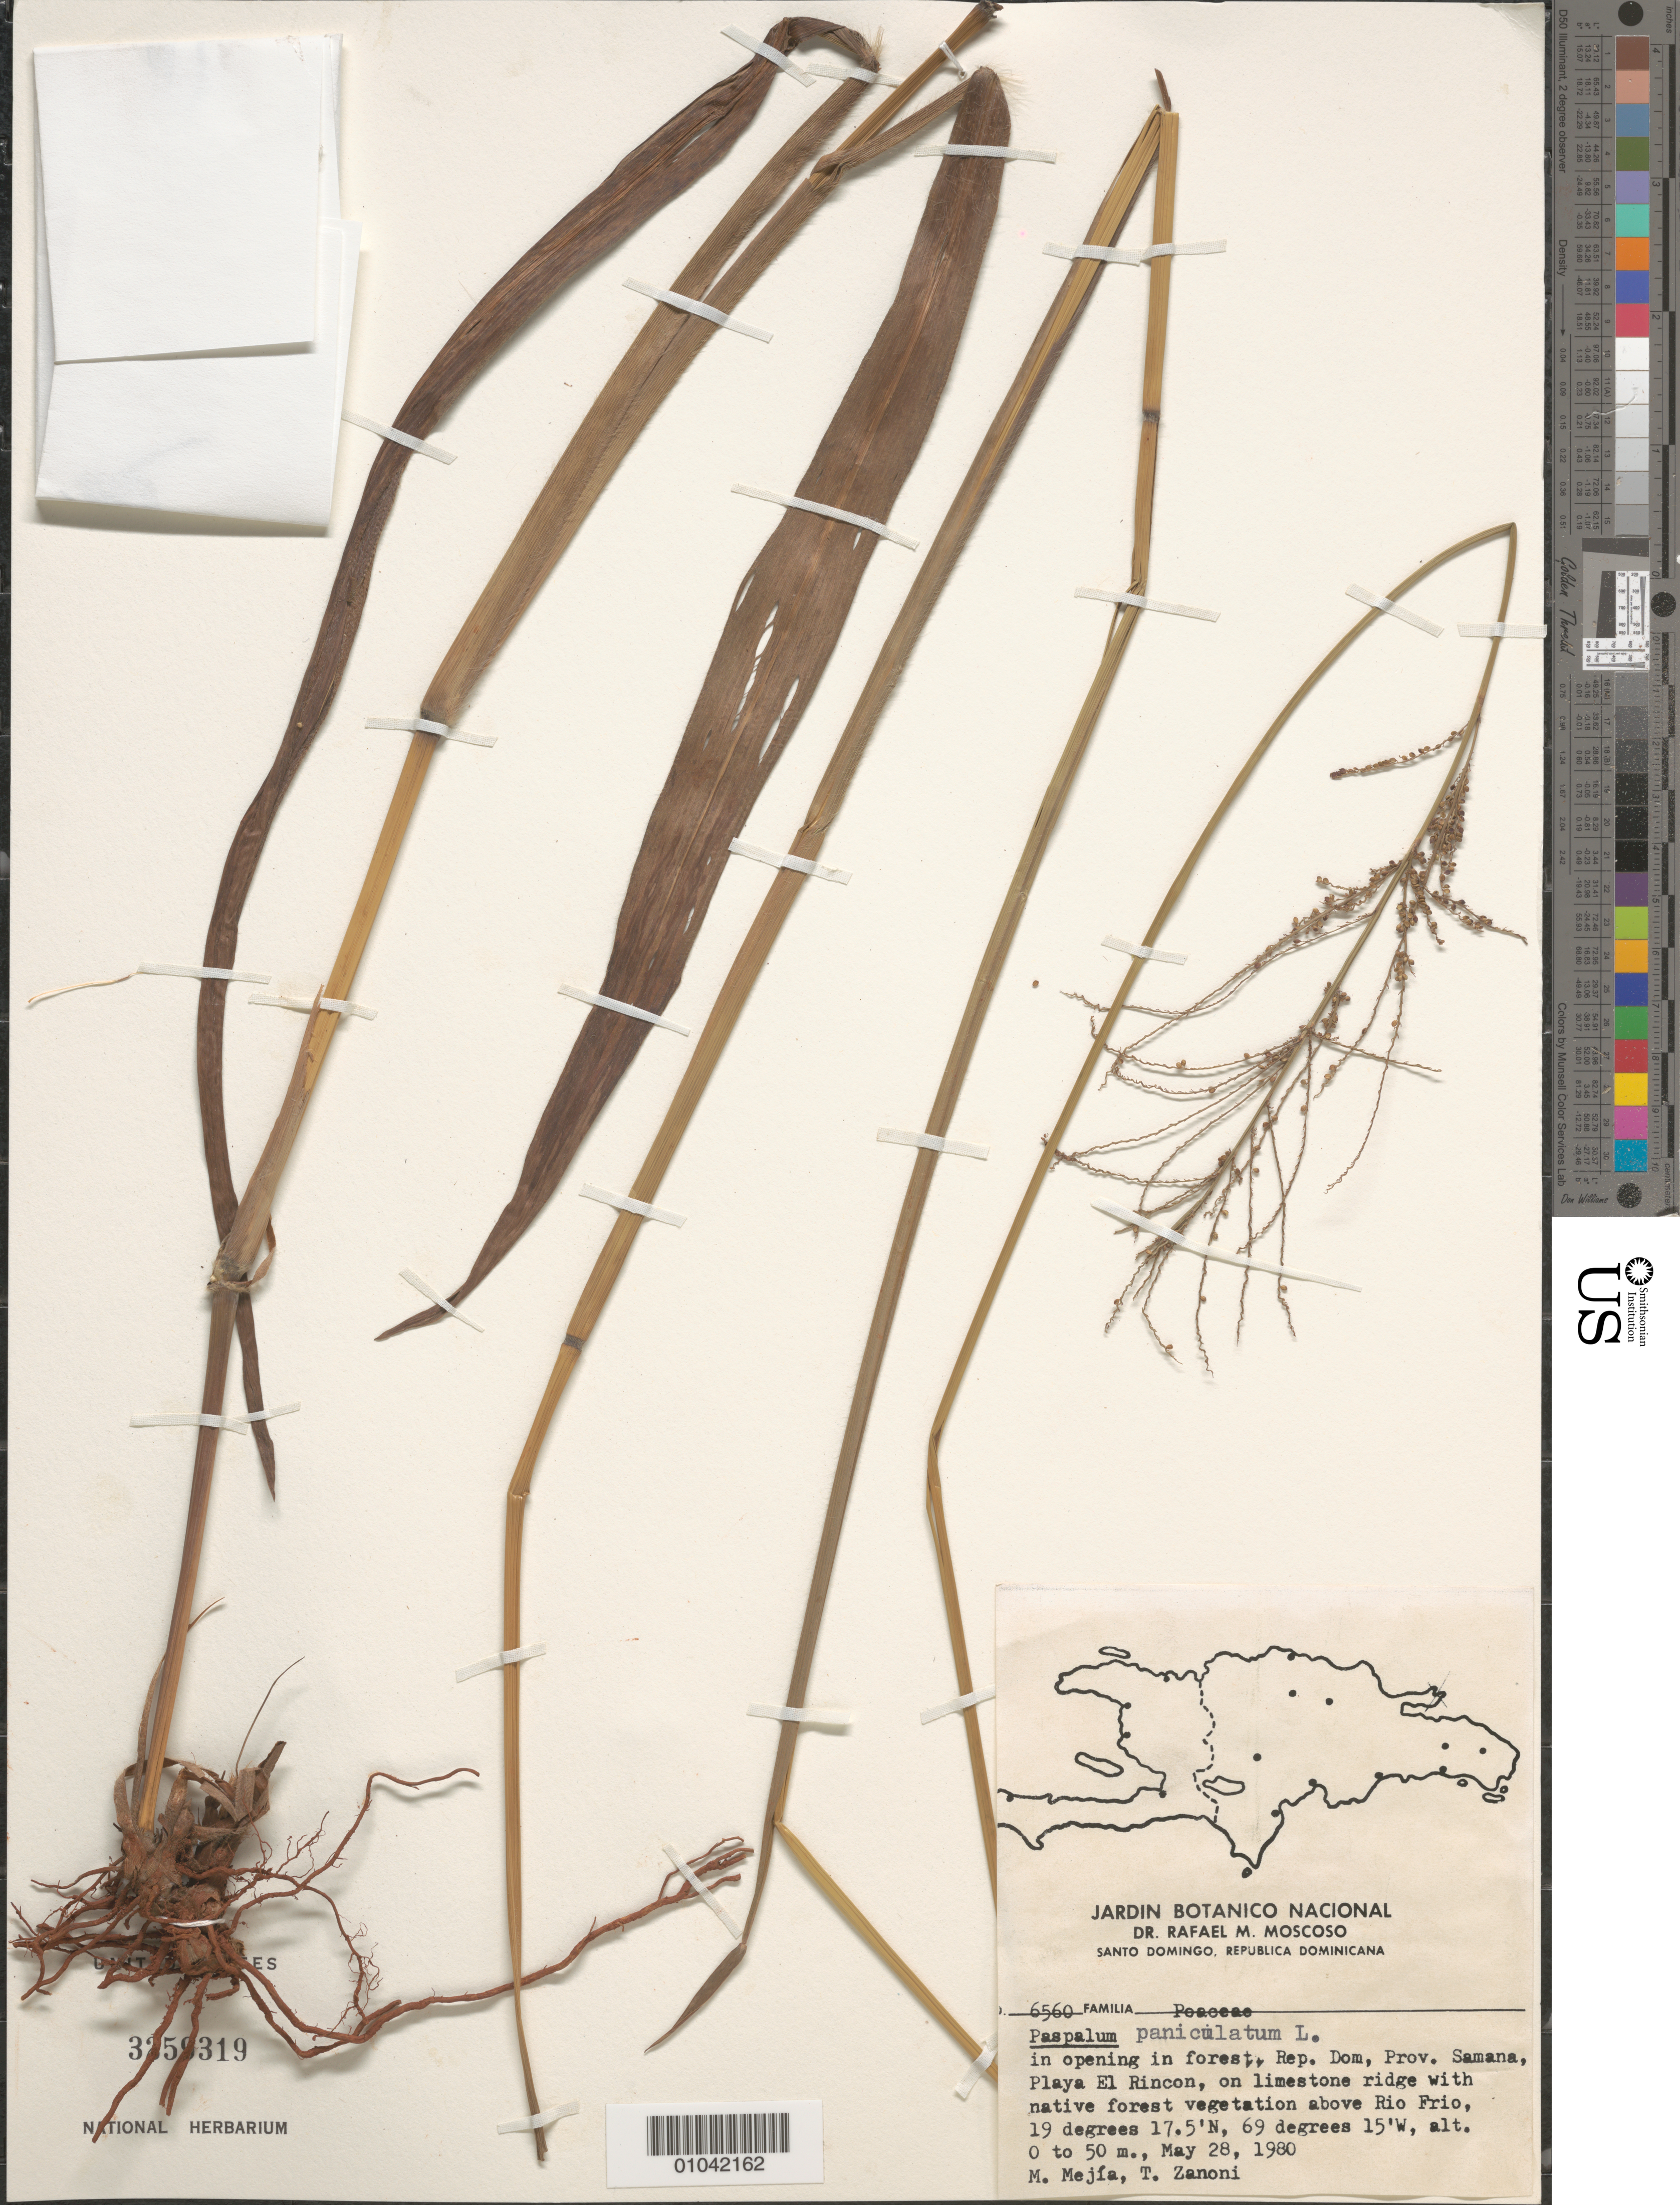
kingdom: Plantae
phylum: Tracheophyta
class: Liliopsida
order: Poales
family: Poaceae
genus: Paspalum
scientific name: Paspalum paniculatum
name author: L.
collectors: M. Mejia & T. A. Zanoni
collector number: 6560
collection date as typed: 28 May 1980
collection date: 1980-05-28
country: Dominican Republic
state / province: Samaná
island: Hispaniola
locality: Playa el Rincon, above Rio Frio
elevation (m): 0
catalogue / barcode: US 3259319